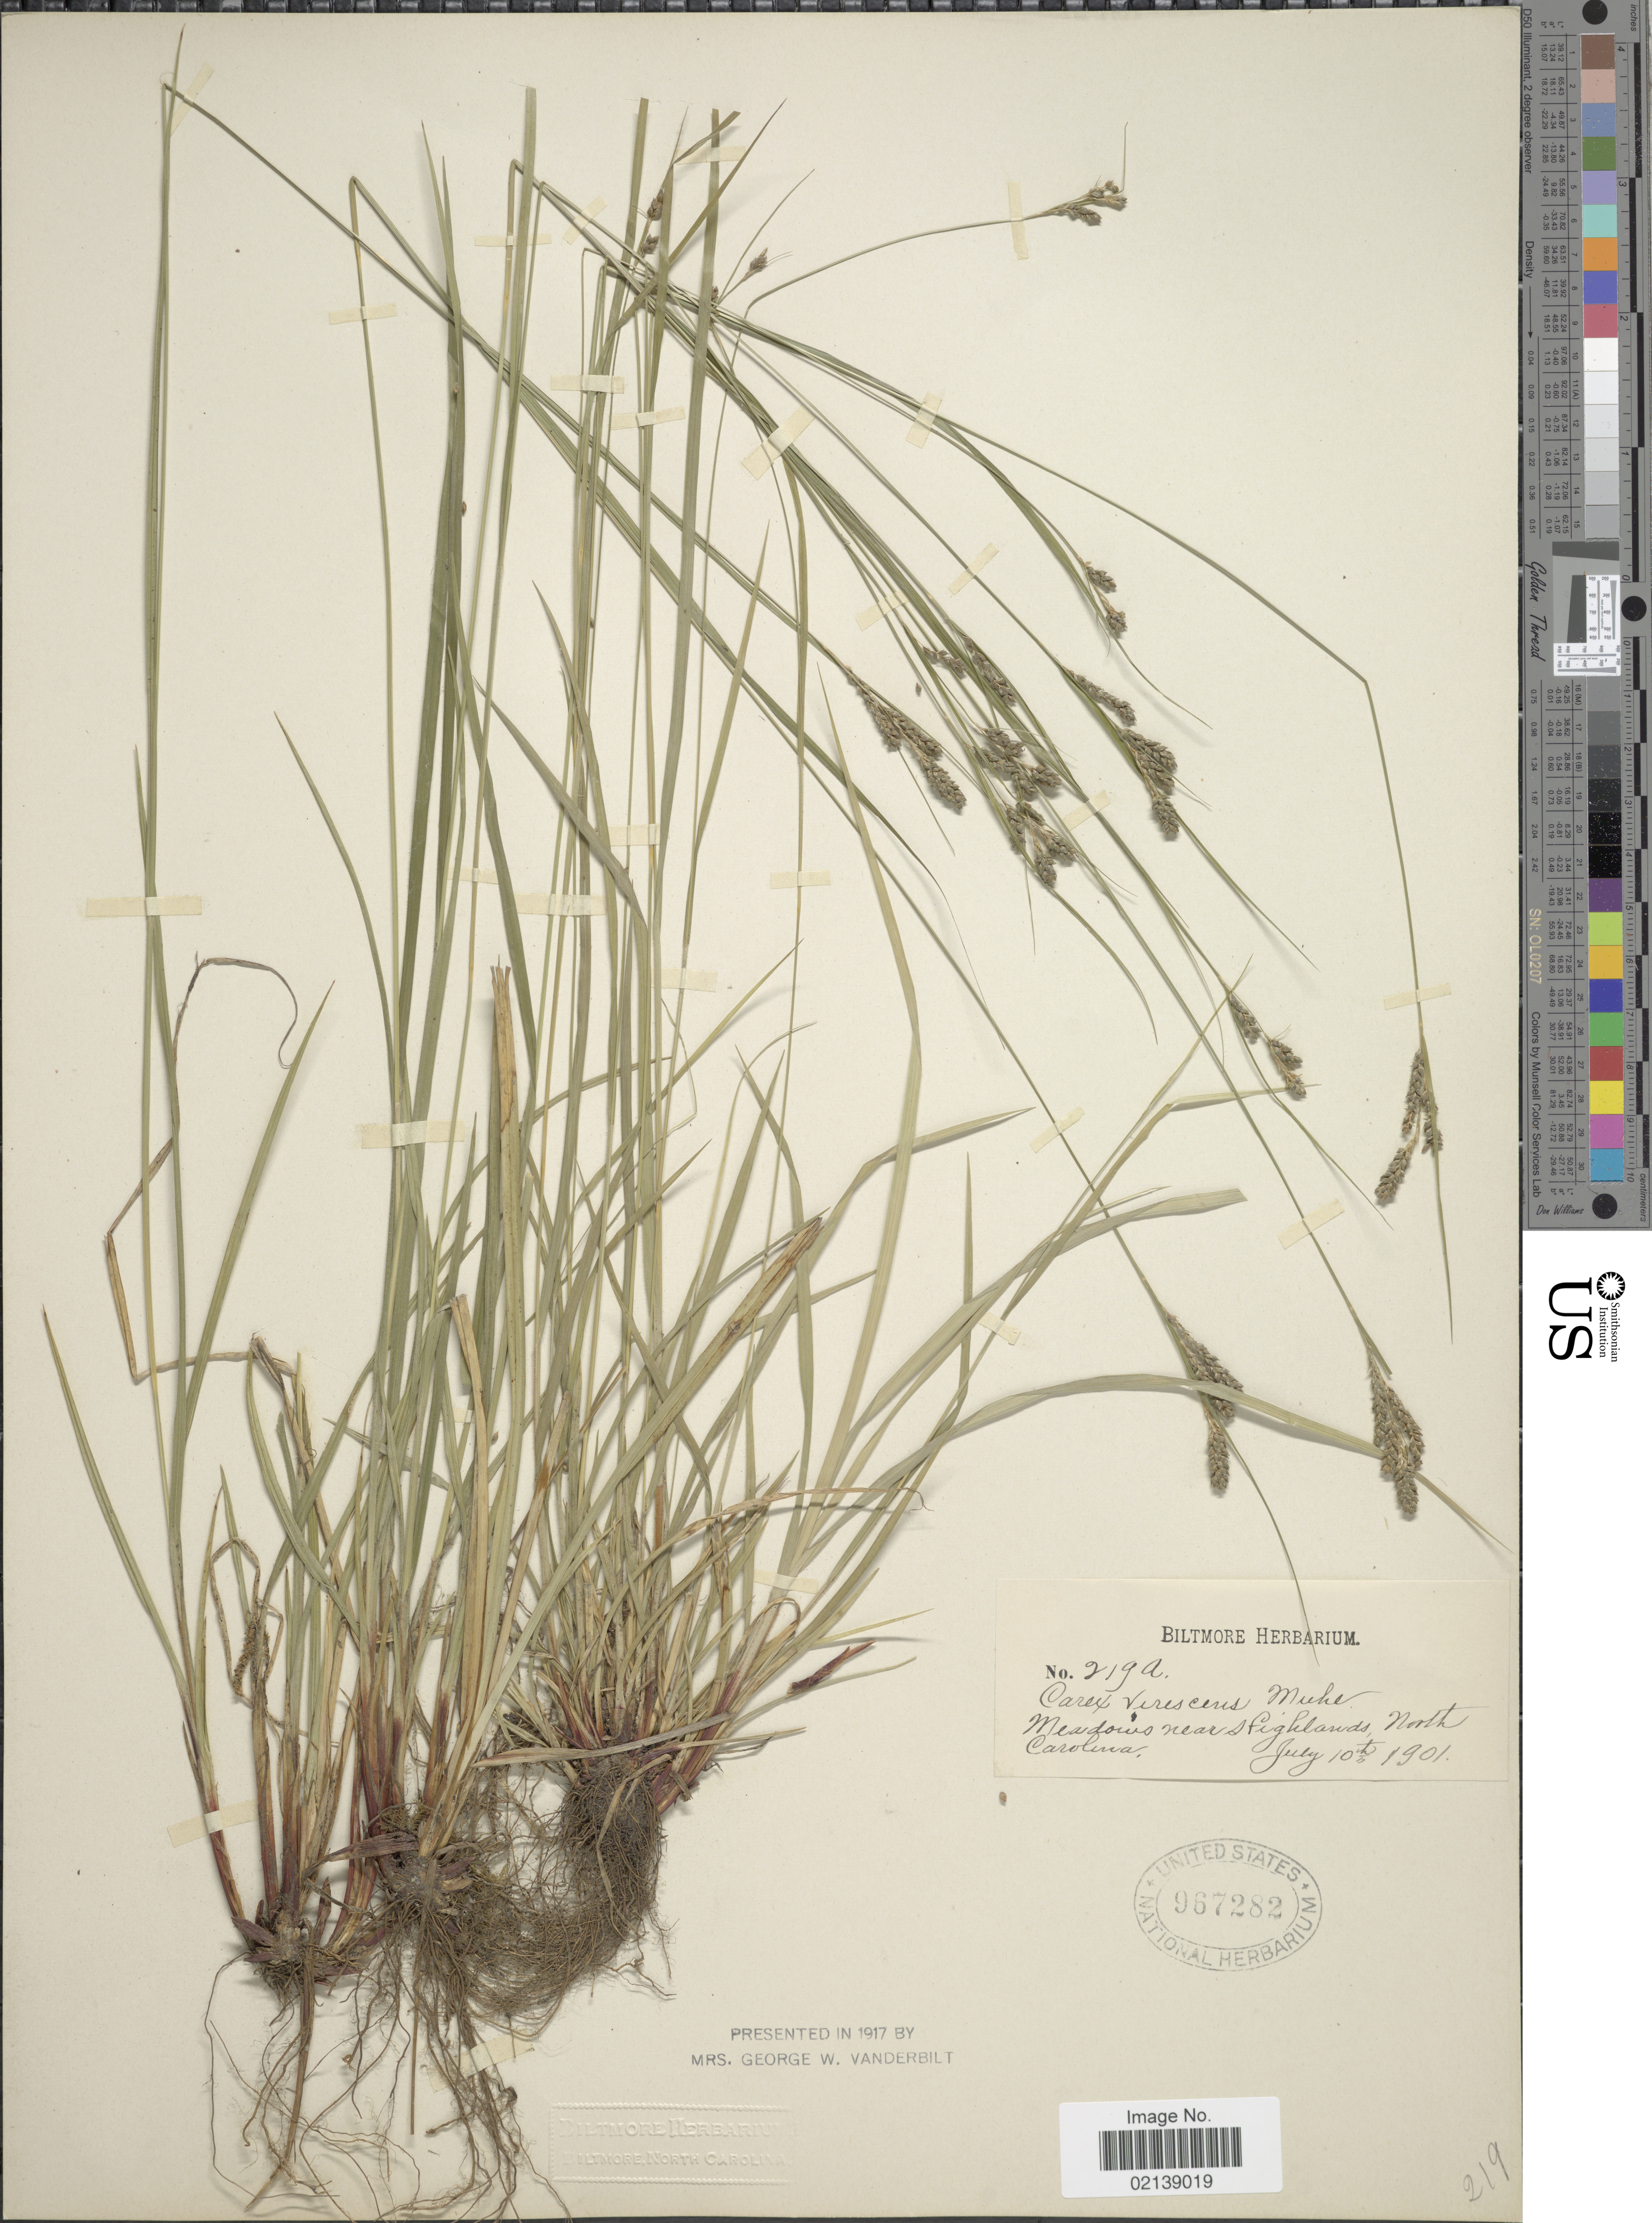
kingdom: Plantae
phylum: Tracheophyta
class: Liliopsida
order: Poales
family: Cyperaceae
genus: Carex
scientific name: Carex virescens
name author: Muhl. ex Willd.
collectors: ex herb. Biltmore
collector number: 219a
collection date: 1901-07-10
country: United States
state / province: North Carolina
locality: Meadows near Highlands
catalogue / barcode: US 967282